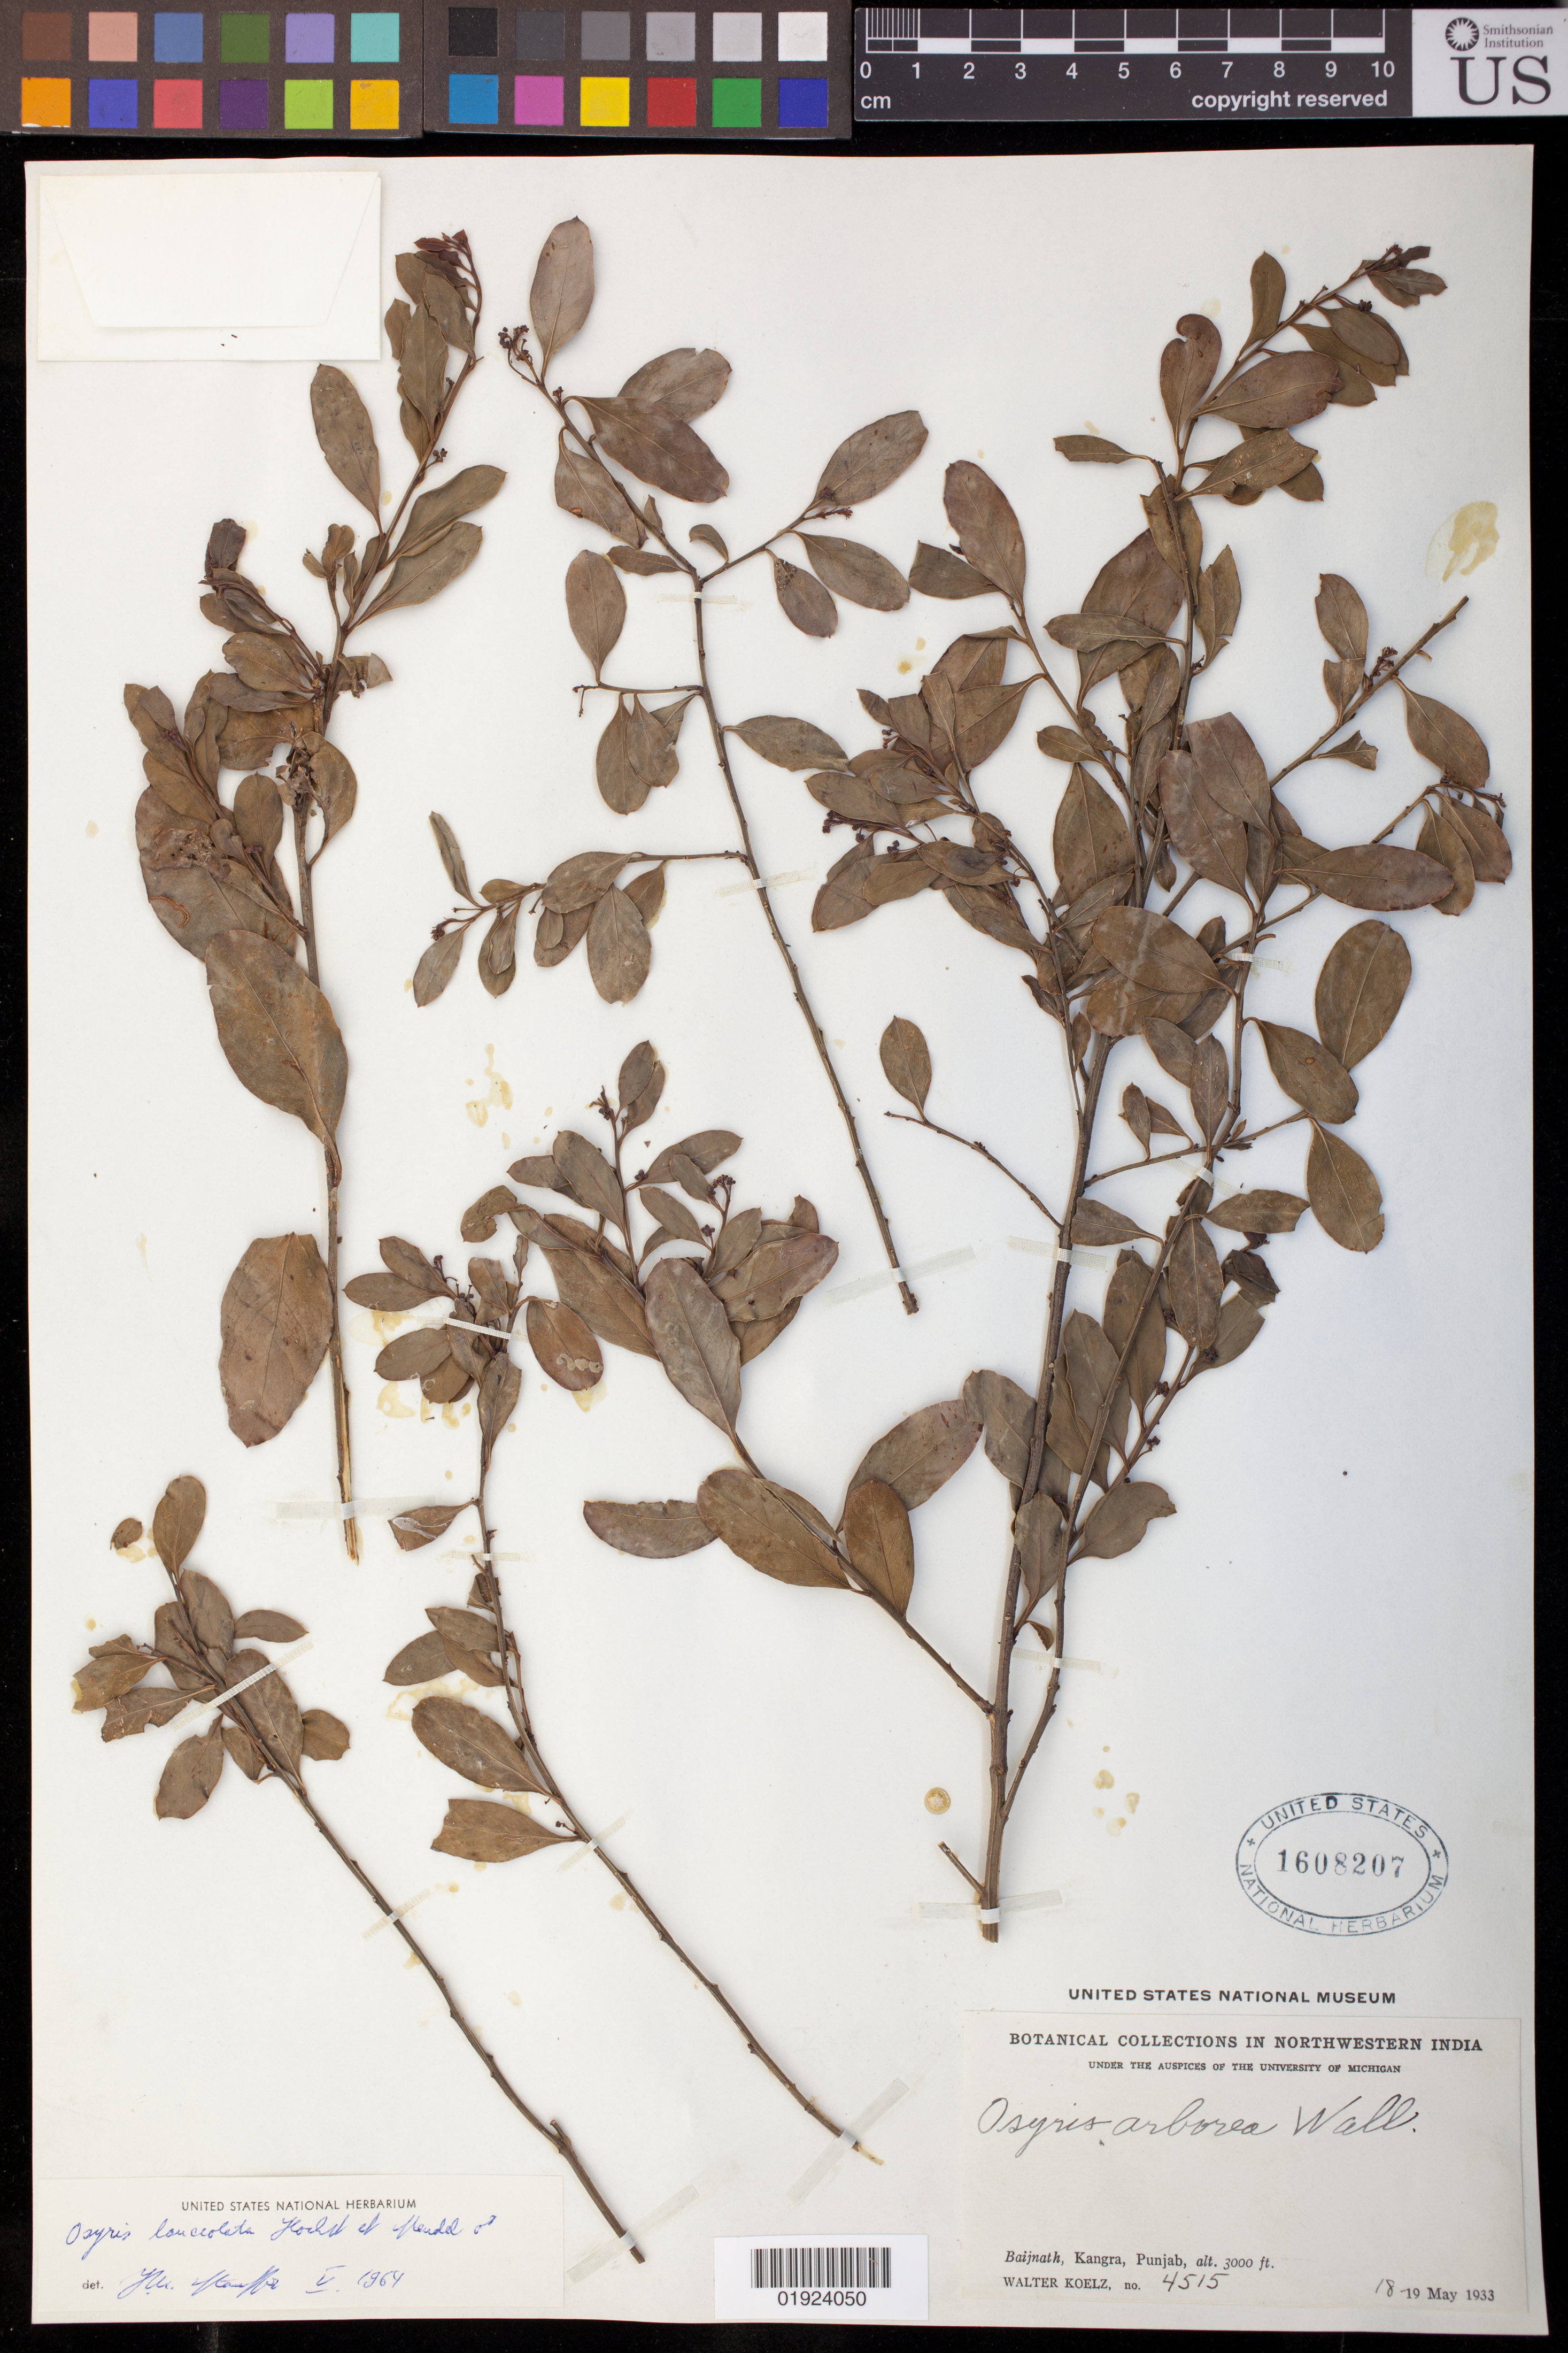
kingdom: Plantae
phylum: Tracheophyta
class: Magnoliopsida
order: Santalales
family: Santalaceae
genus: Osyris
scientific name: Osyris quadripartita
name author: Salzm. ex Decne.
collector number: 4515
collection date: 1933-05-18/1933-05-19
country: India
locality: Baijnath, Kangra,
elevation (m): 914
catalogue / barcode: US 1608207